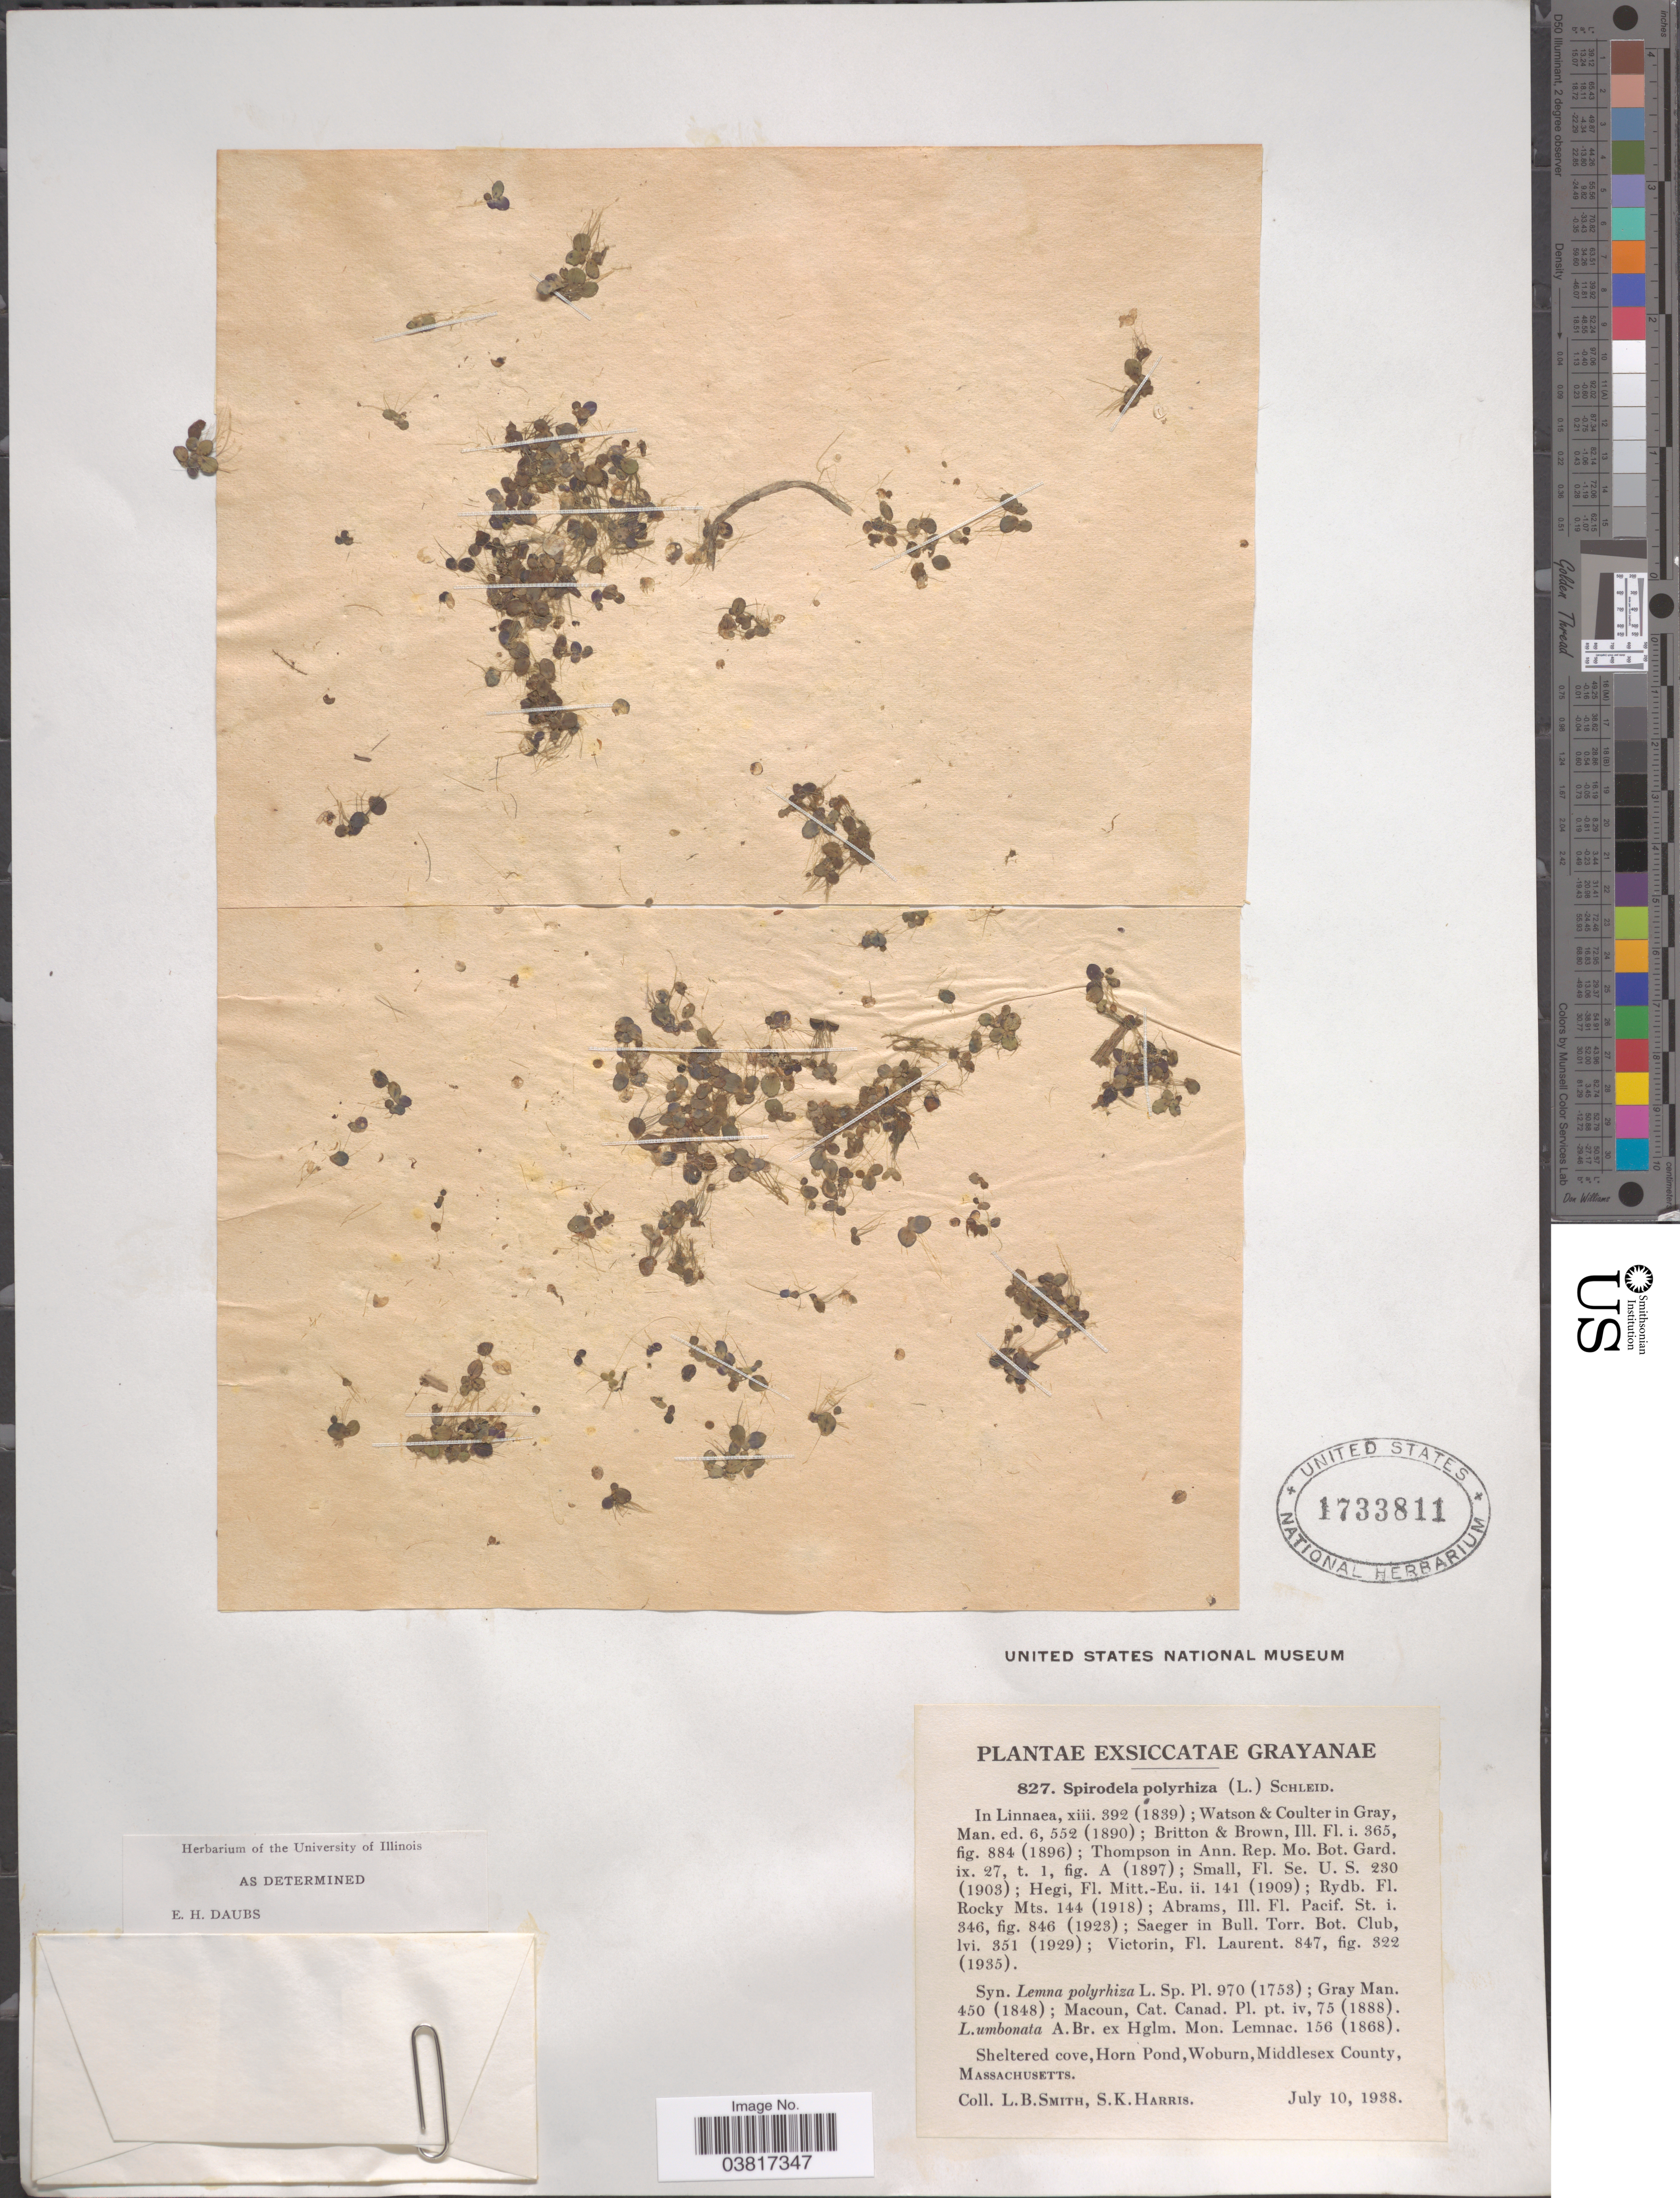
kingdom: Plantae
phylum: Tracheophyta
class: Liliopsida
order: Alismatales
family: Araceae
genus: Spirodela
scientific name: Spirodela polyrrhiza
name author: (L.) Schleid.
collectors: L. Smith & S. K. Harris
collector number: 827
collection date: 1938-07-10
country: United States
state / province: Massachusetts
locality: Sheltered cove, Horn Pond, Woburn, Middlesex County.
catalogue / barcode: US 1733811